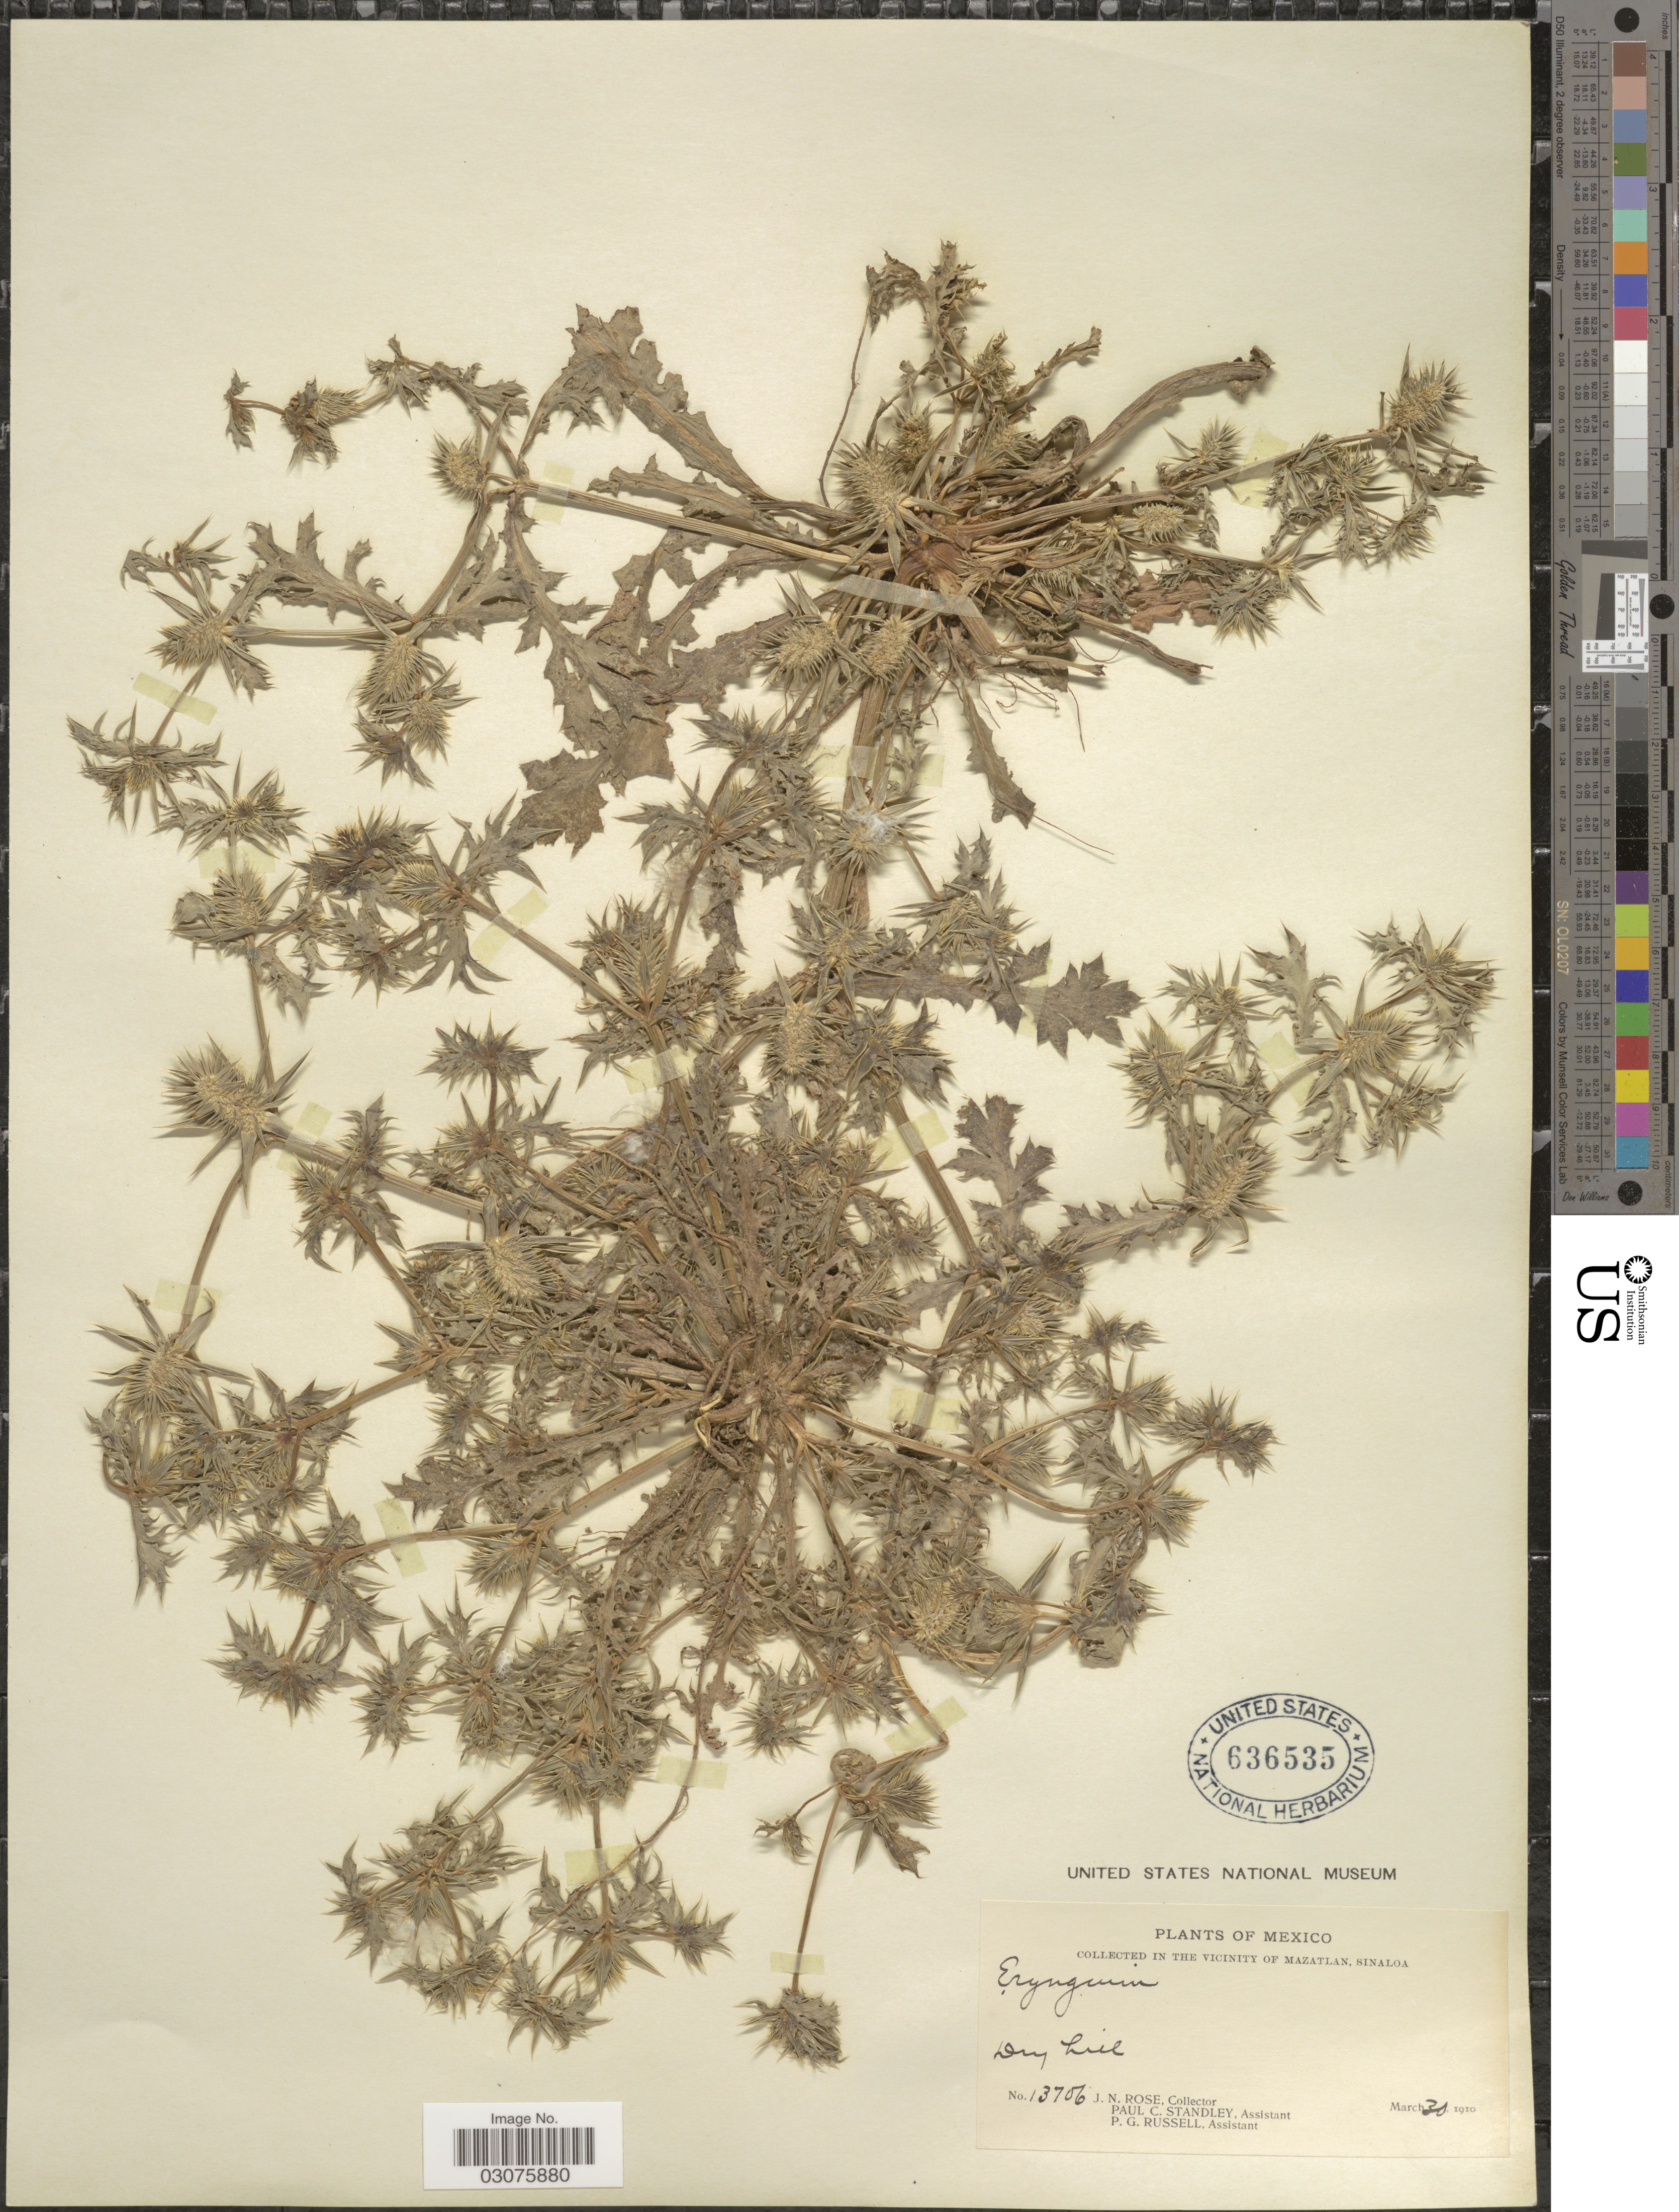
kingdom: Plantae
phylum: Tracheophyta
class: Magnoliopsida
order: Apiales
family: Apiaceae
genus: Eryngium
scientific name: Eryngium nasturtiifolium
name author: Juss. ex F. Delaroche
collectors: J. N. Rose, P. C. Standley & P. G. Russell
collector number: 13706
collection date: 1910-03-30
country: Mexico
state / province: Sinaloa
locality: Collected in the Vicinity of Mazatlan, Sinaloa. Dry hill.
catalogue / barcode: US 636535